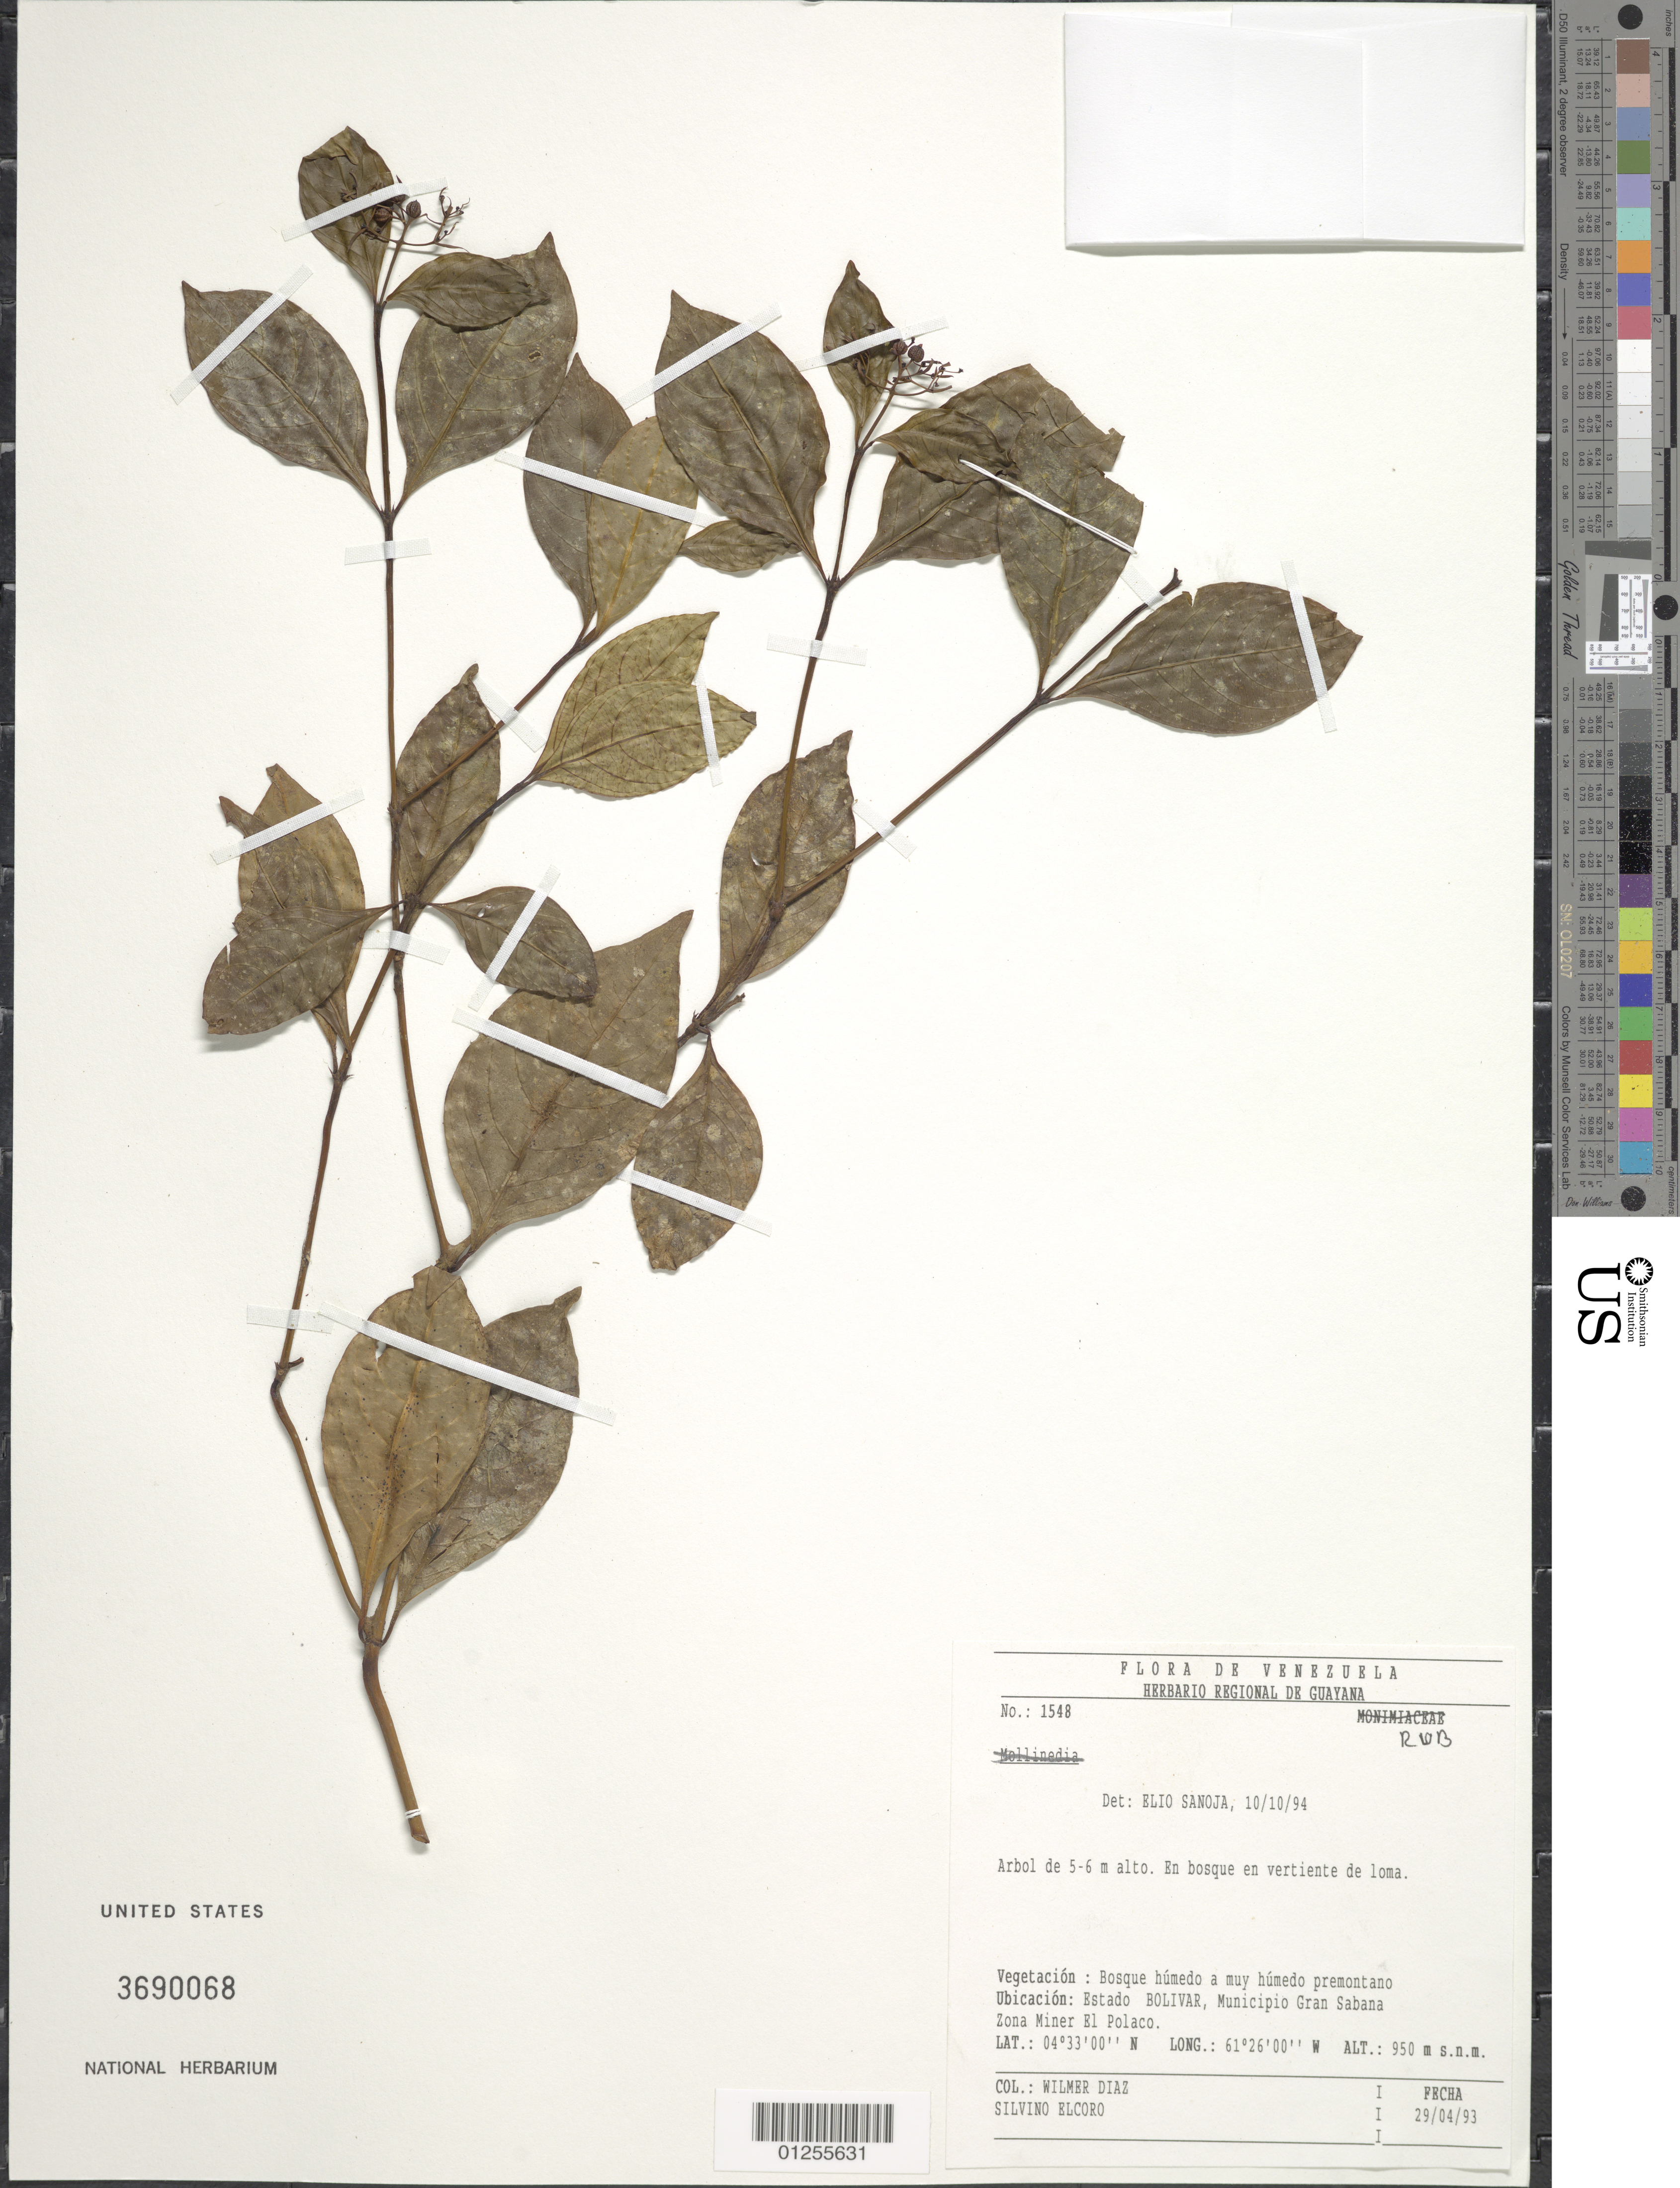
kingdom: Plantae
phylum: Tracheophyta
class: Magnoliopsida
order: Gentianales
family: Rubiaceae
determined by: Sanoja, Elio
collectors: W. Díaz P. & S. Elcoro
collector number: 1548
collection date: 1993-03-29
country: Venezuela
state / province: Bolívar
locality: Mun. Gran Sabana Zona Miner el Polaco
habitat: Bosque humedo a muy humedo premontano. En bosque en vertiente de loma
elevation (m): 950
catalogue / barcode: US 3690068